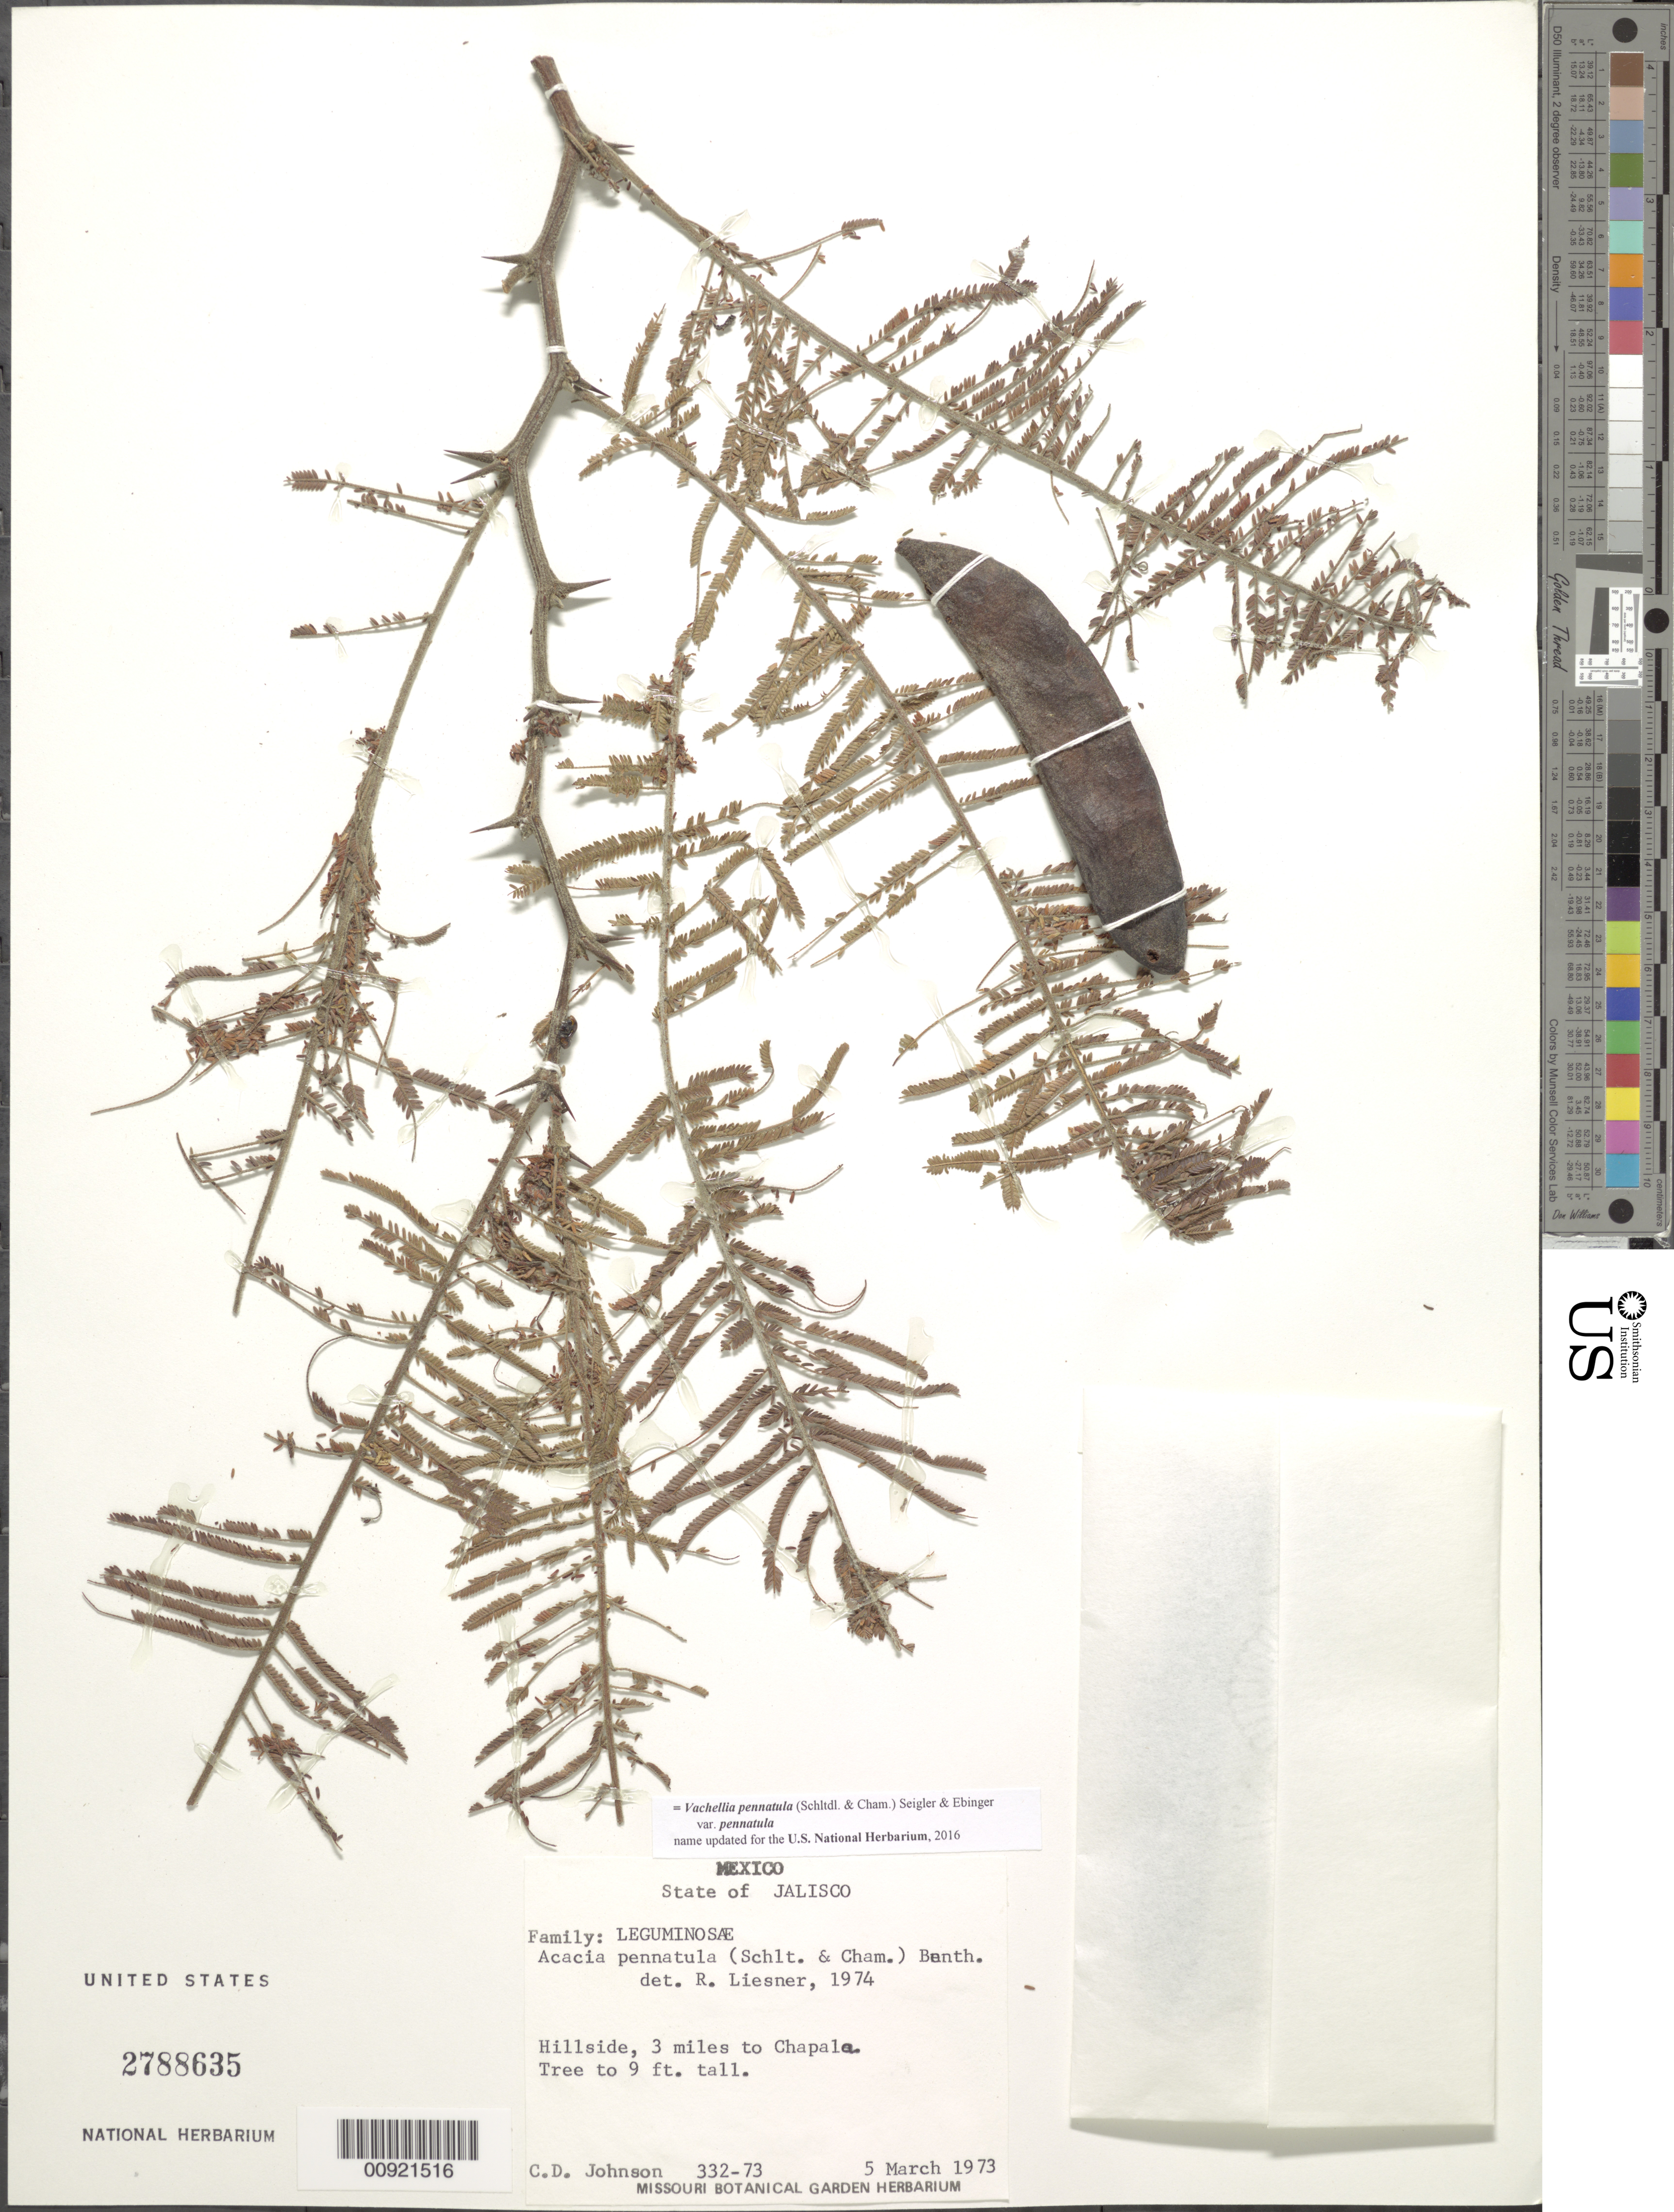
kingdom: Plantae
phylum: Tracheophyta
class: Magnoliopsida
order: Fabales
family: Fabaceae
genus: Vachellia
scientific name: Vachellia pennatula var. pennatula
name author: (Schltdl. & Cham.) Seigler & Ebinger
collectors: C. D. Johnson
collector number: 332-73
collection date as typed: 05 Mar 1973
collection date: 1973-03-05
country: Mexico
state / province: Jalisco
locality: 3 miles to Chapala.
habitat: Hillside.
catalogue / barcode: US 2788635